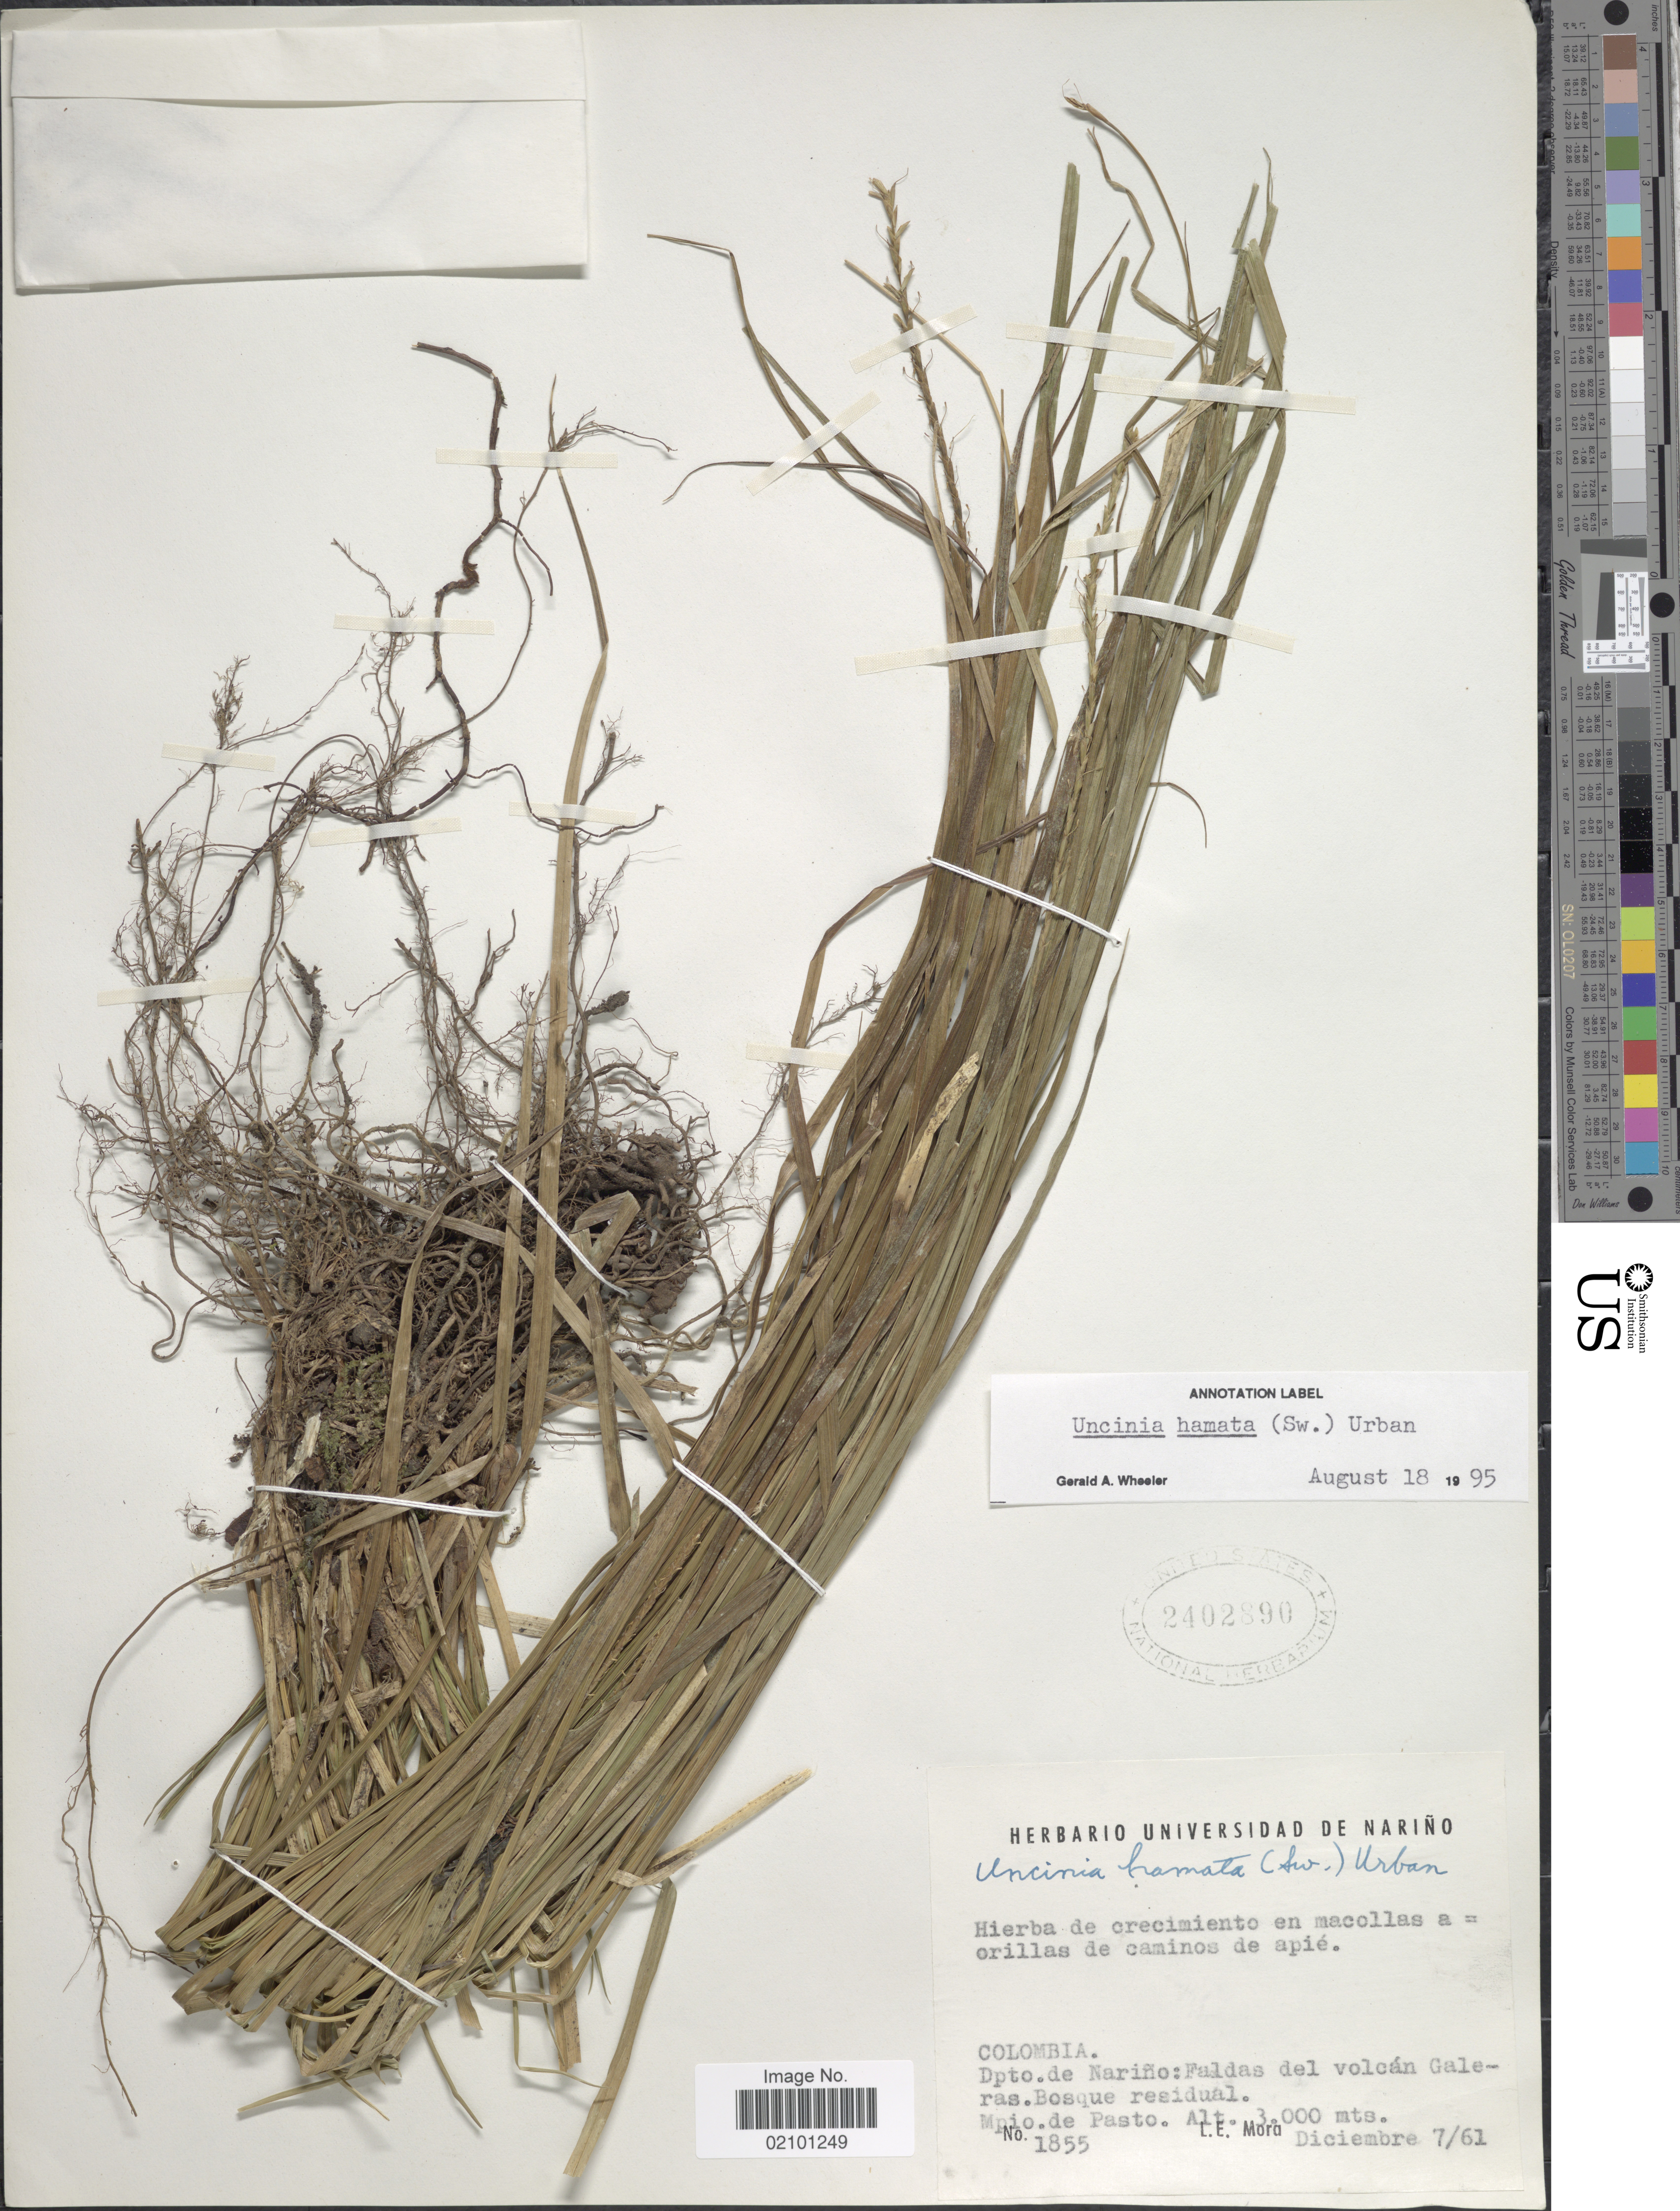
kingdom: Plantae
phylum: Tracheophyta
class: Liliopsida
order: Poales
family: Cyperaceae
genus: Carex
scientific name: Carex hamata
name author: Sw.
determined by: Strong, M. T., (US), Smithsonian Institution - National Museum of Natural History (UNITED STATES)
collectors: L. Mora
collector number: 1855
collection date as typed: Transcribed d/m/y: 7/12/61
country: Colombia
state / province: Nariño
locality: Dpto. de Narino: Faldas del volcan Galeras. Mpio. de Pasto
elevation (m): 3000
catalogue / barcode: US 2402890